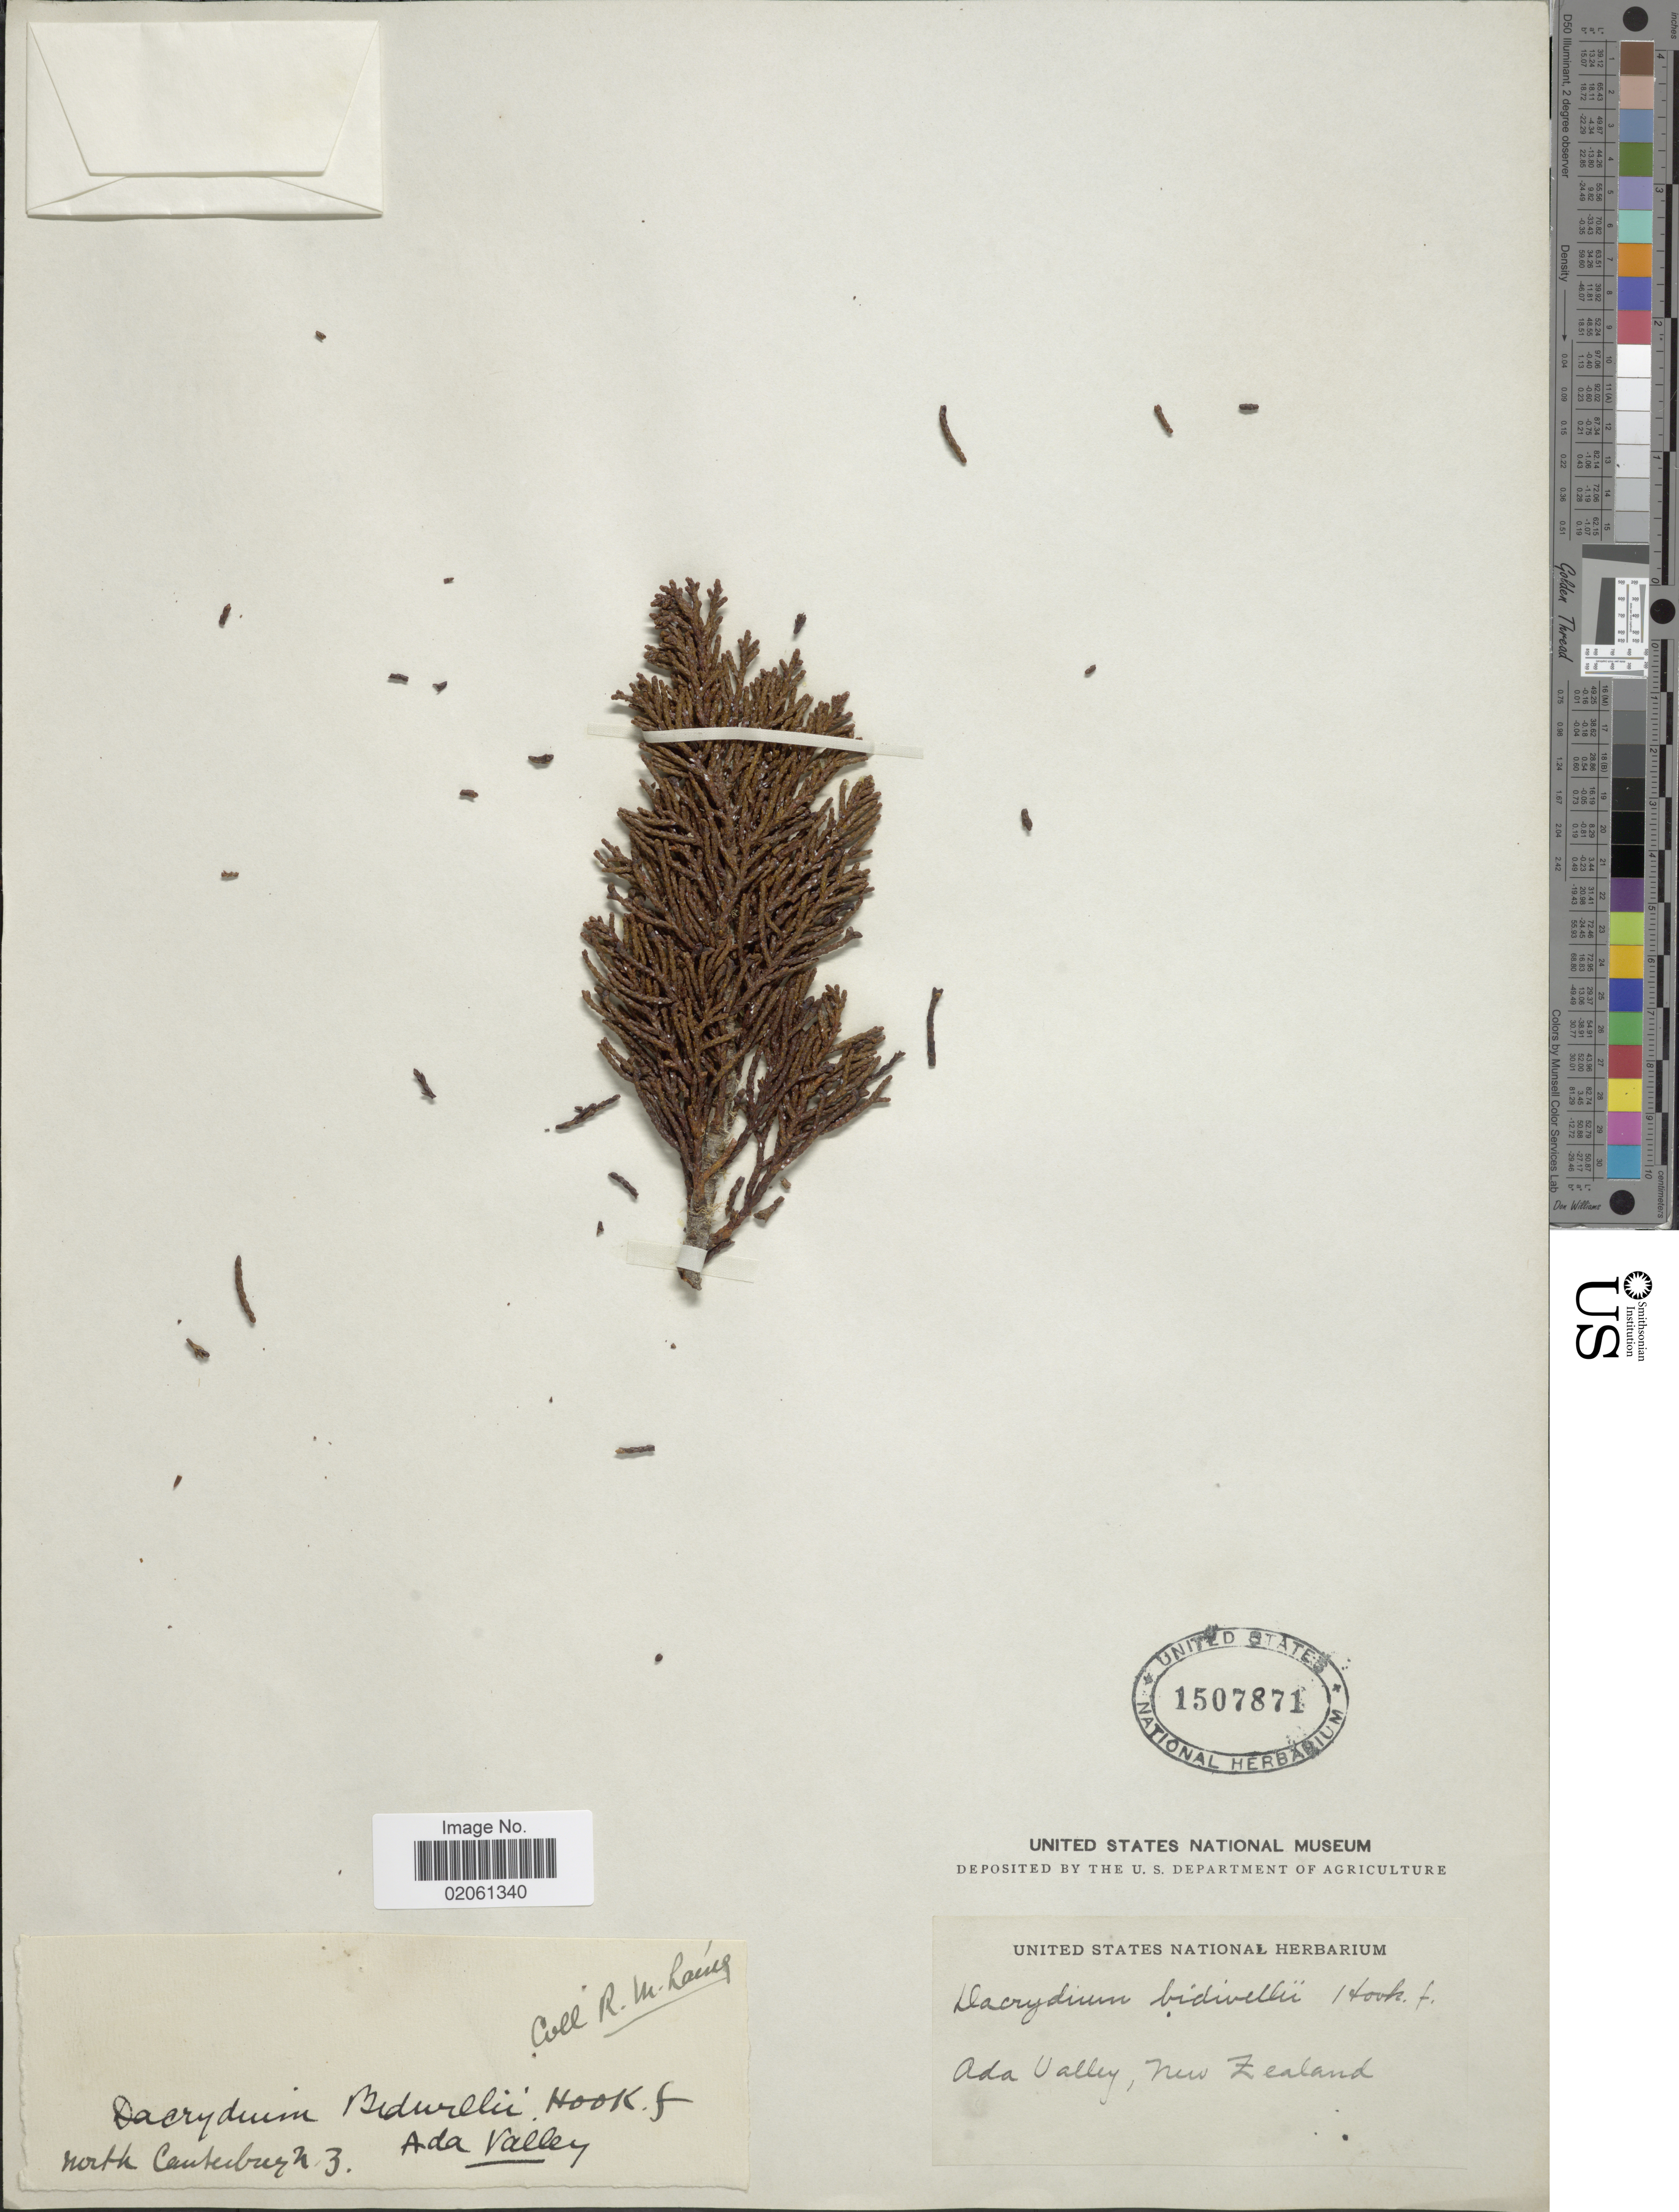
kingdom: Plantae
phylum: Tracheophyta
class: Pinopsida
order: Pinales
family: Podocarpaceae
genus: Dacrydium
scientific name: Dacrydium bidwillii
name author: Hook. f. ex Kirk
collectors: U.S. National Herbarium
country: New Zealand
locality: Ada Valley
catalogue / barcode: US 1507871